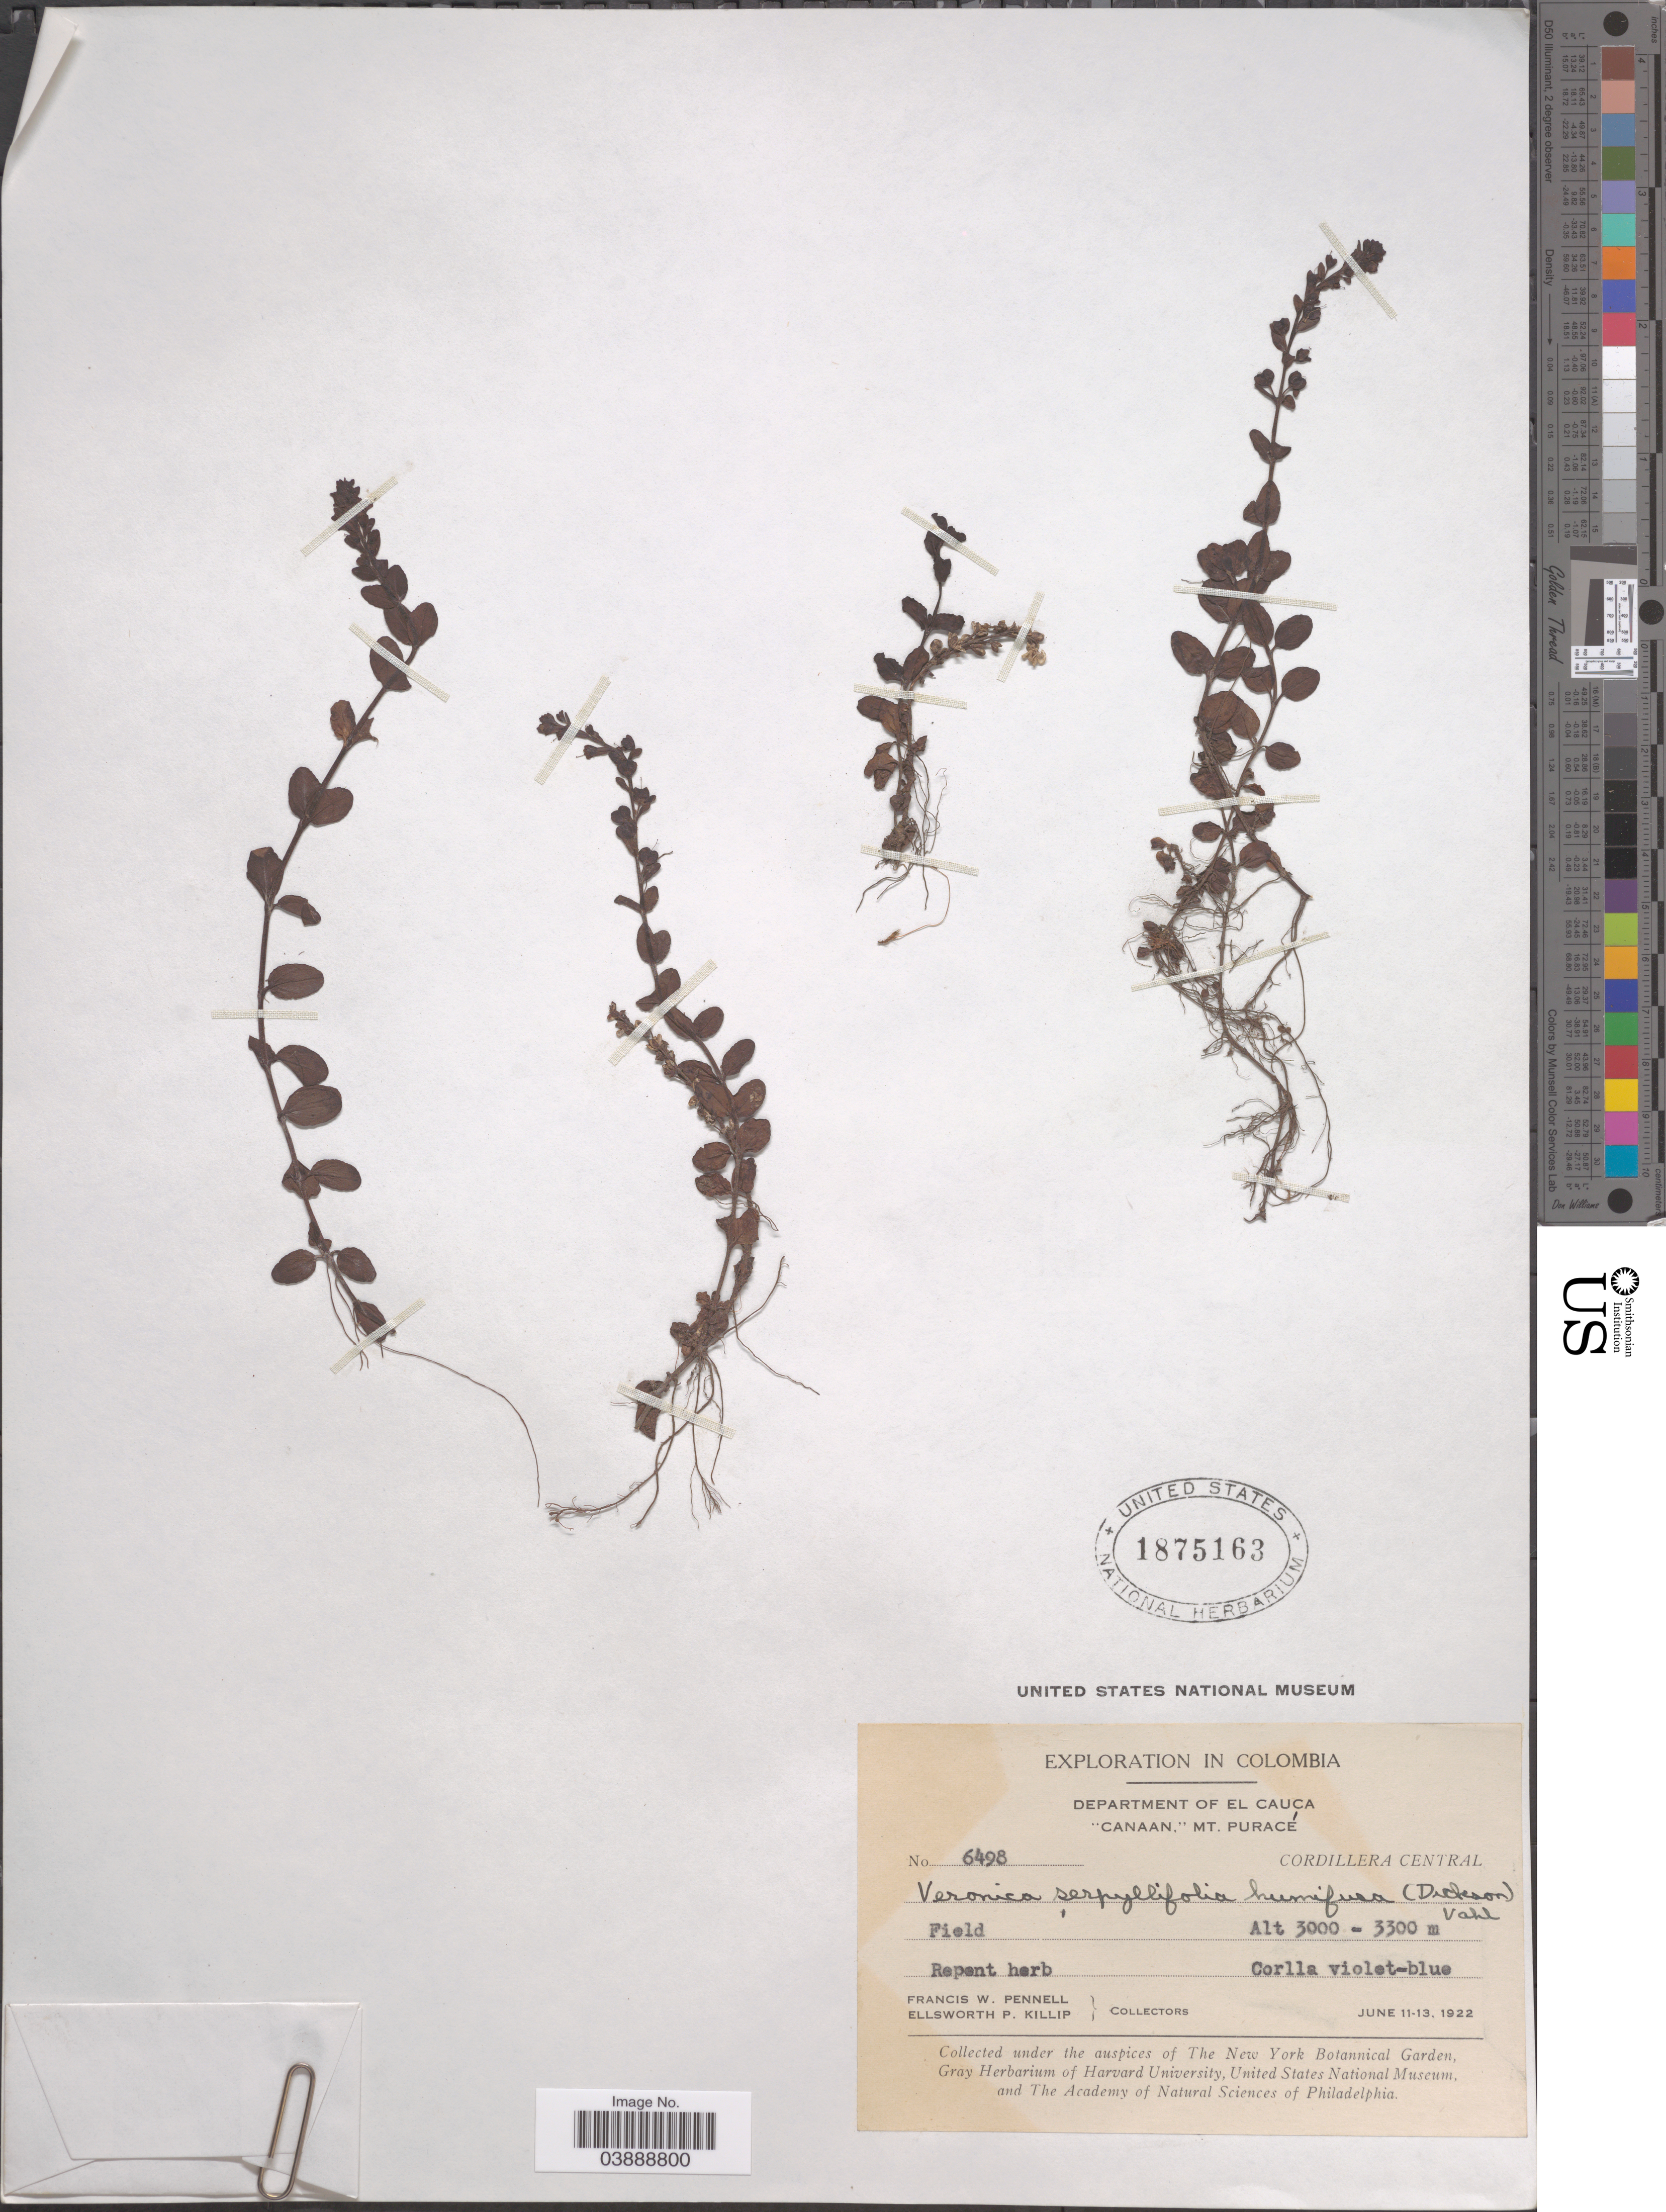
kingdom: Plantae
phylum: Tracheophyta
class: Magnoliopsida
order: Lamiales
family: Plantaginaceae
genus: Veronica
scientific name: Veronica serpyllifolia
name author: L.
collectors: F. W. Pennell & E. P. Killip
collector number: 6498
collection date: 1922-06-11/1922-06-13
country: Colombia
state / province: Cauca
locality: Department of El Cauca. "Canaan," Mt. Puracé. Cordillera Central.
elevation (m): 3000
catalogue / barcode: US 1875163